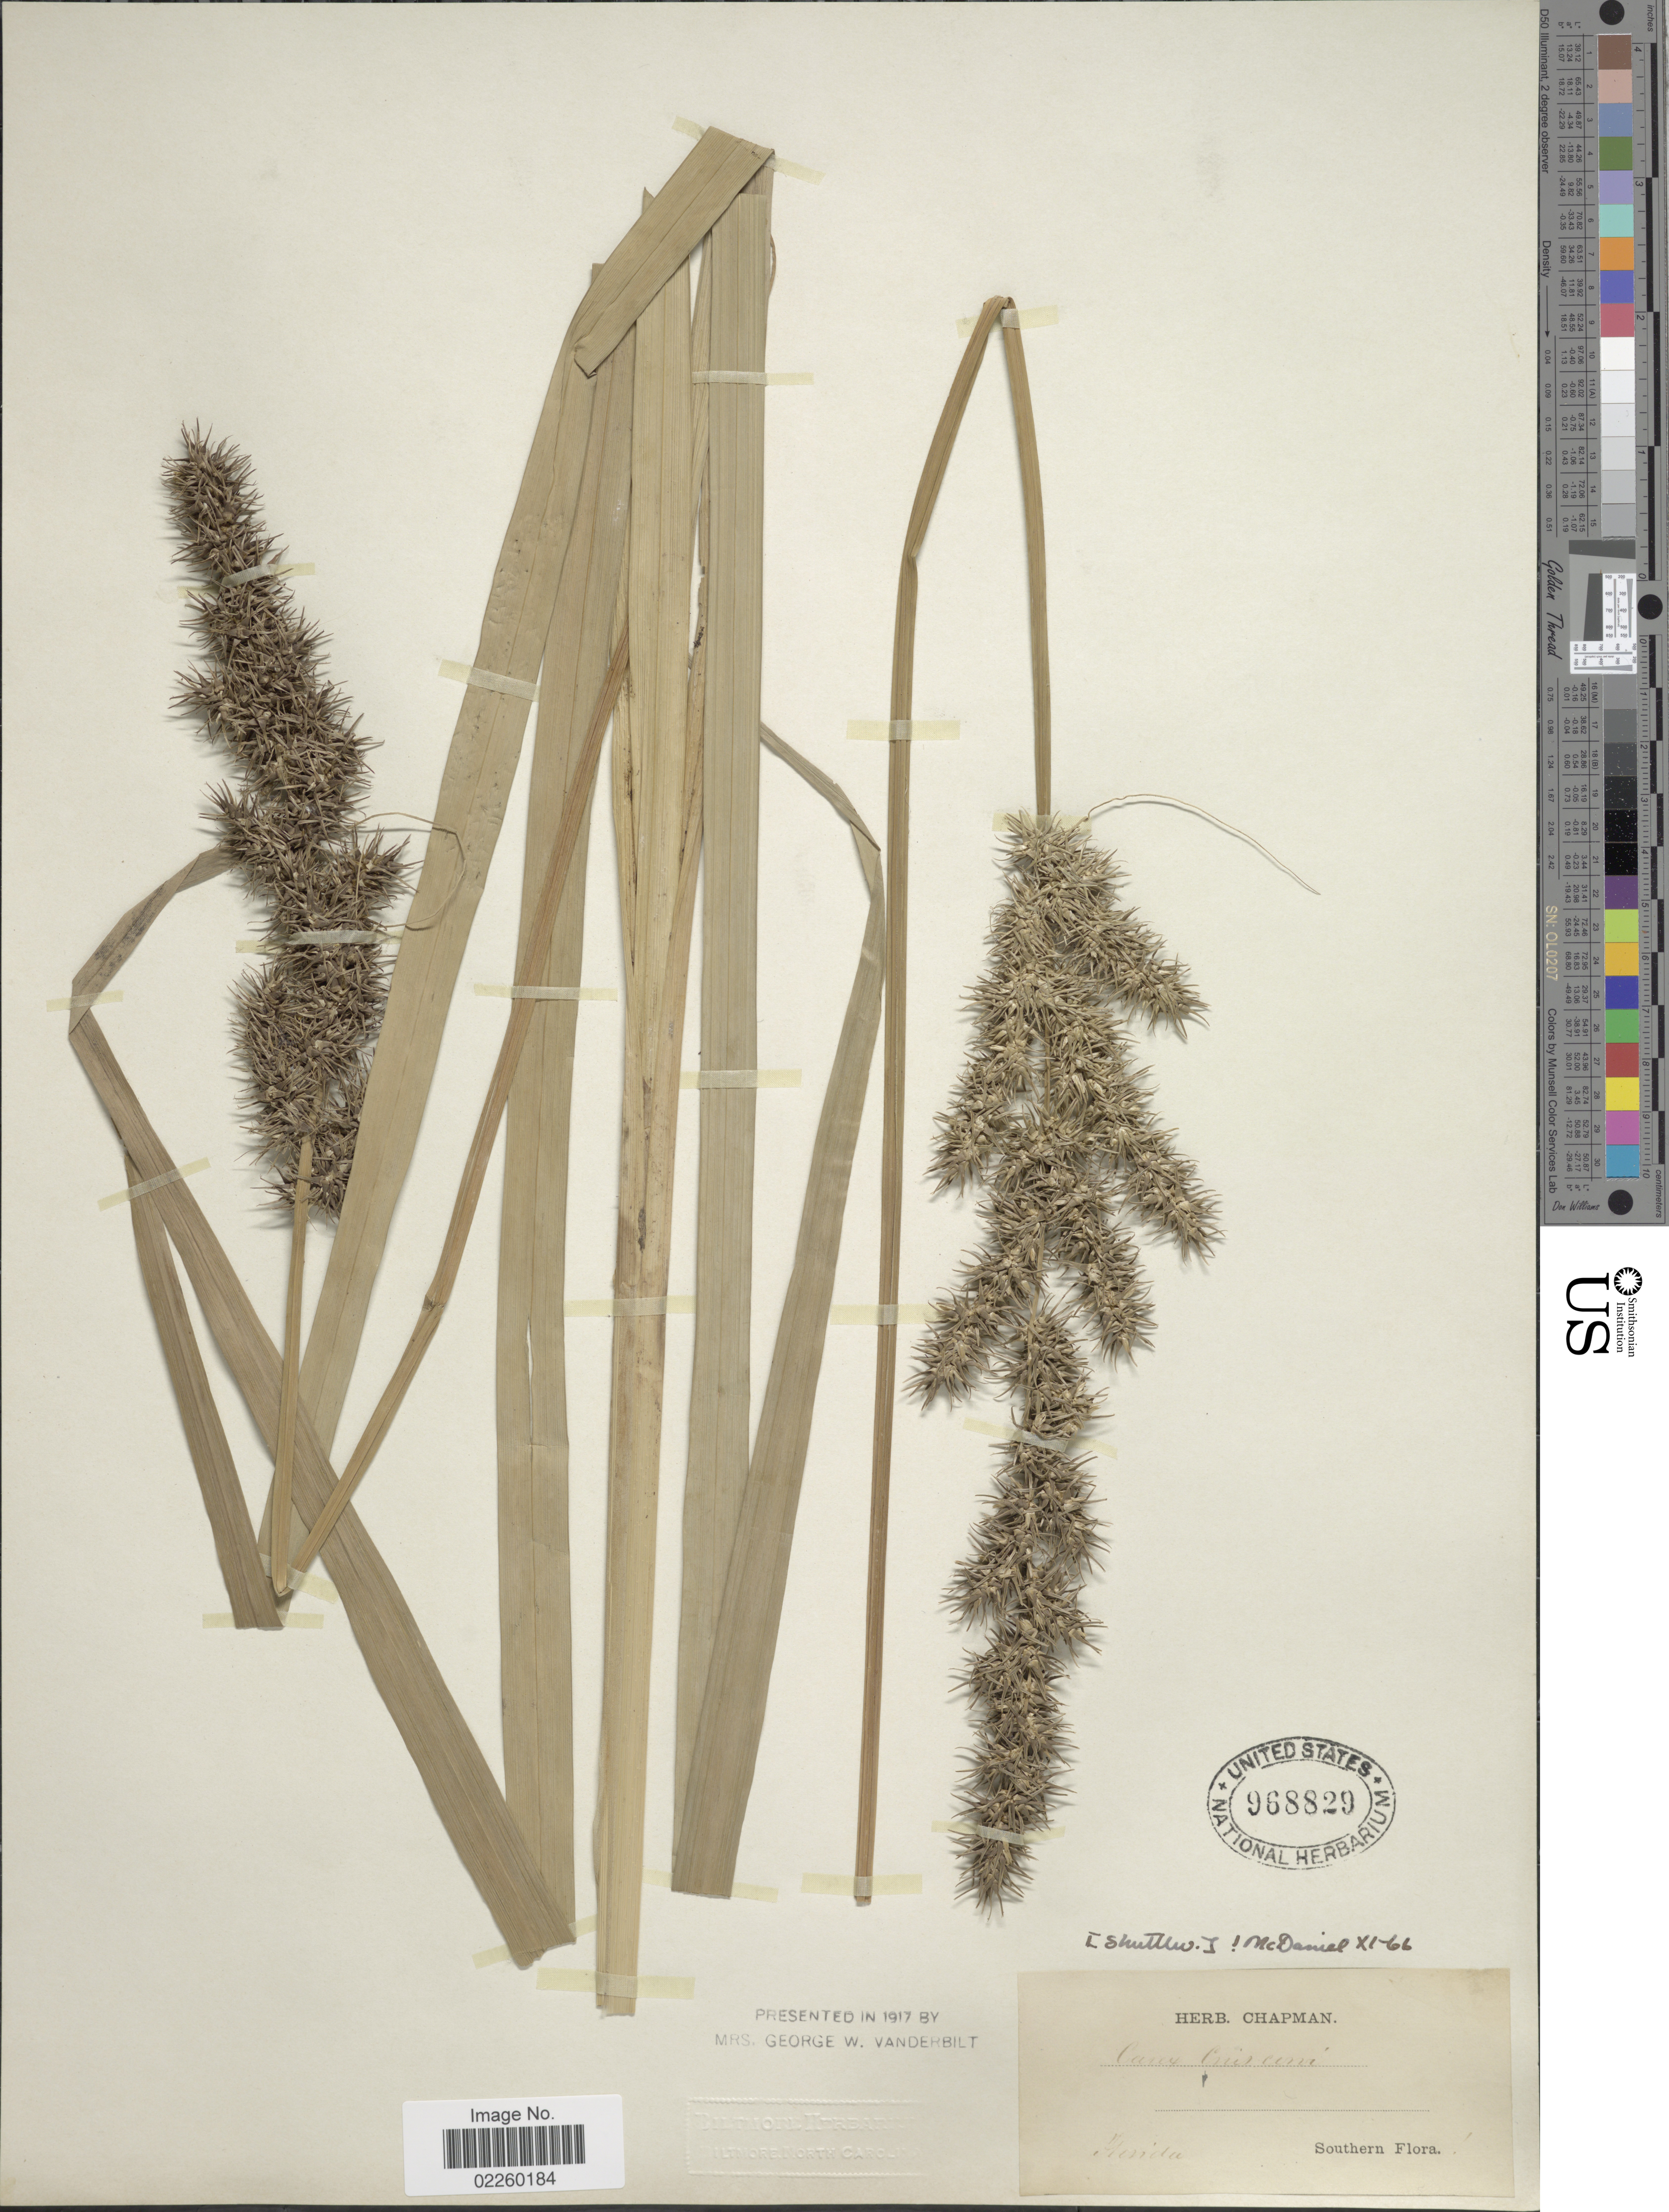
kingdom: Plantae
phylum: Tracheophyta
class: Liliopsida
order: Poales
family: Cyperaceae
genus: Carex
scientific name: Carex crus-corvi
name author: Shuttlew. ex Kunze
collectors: ex herb. Chapman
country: United States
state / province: Florida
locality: Southern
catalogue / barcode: US 968829